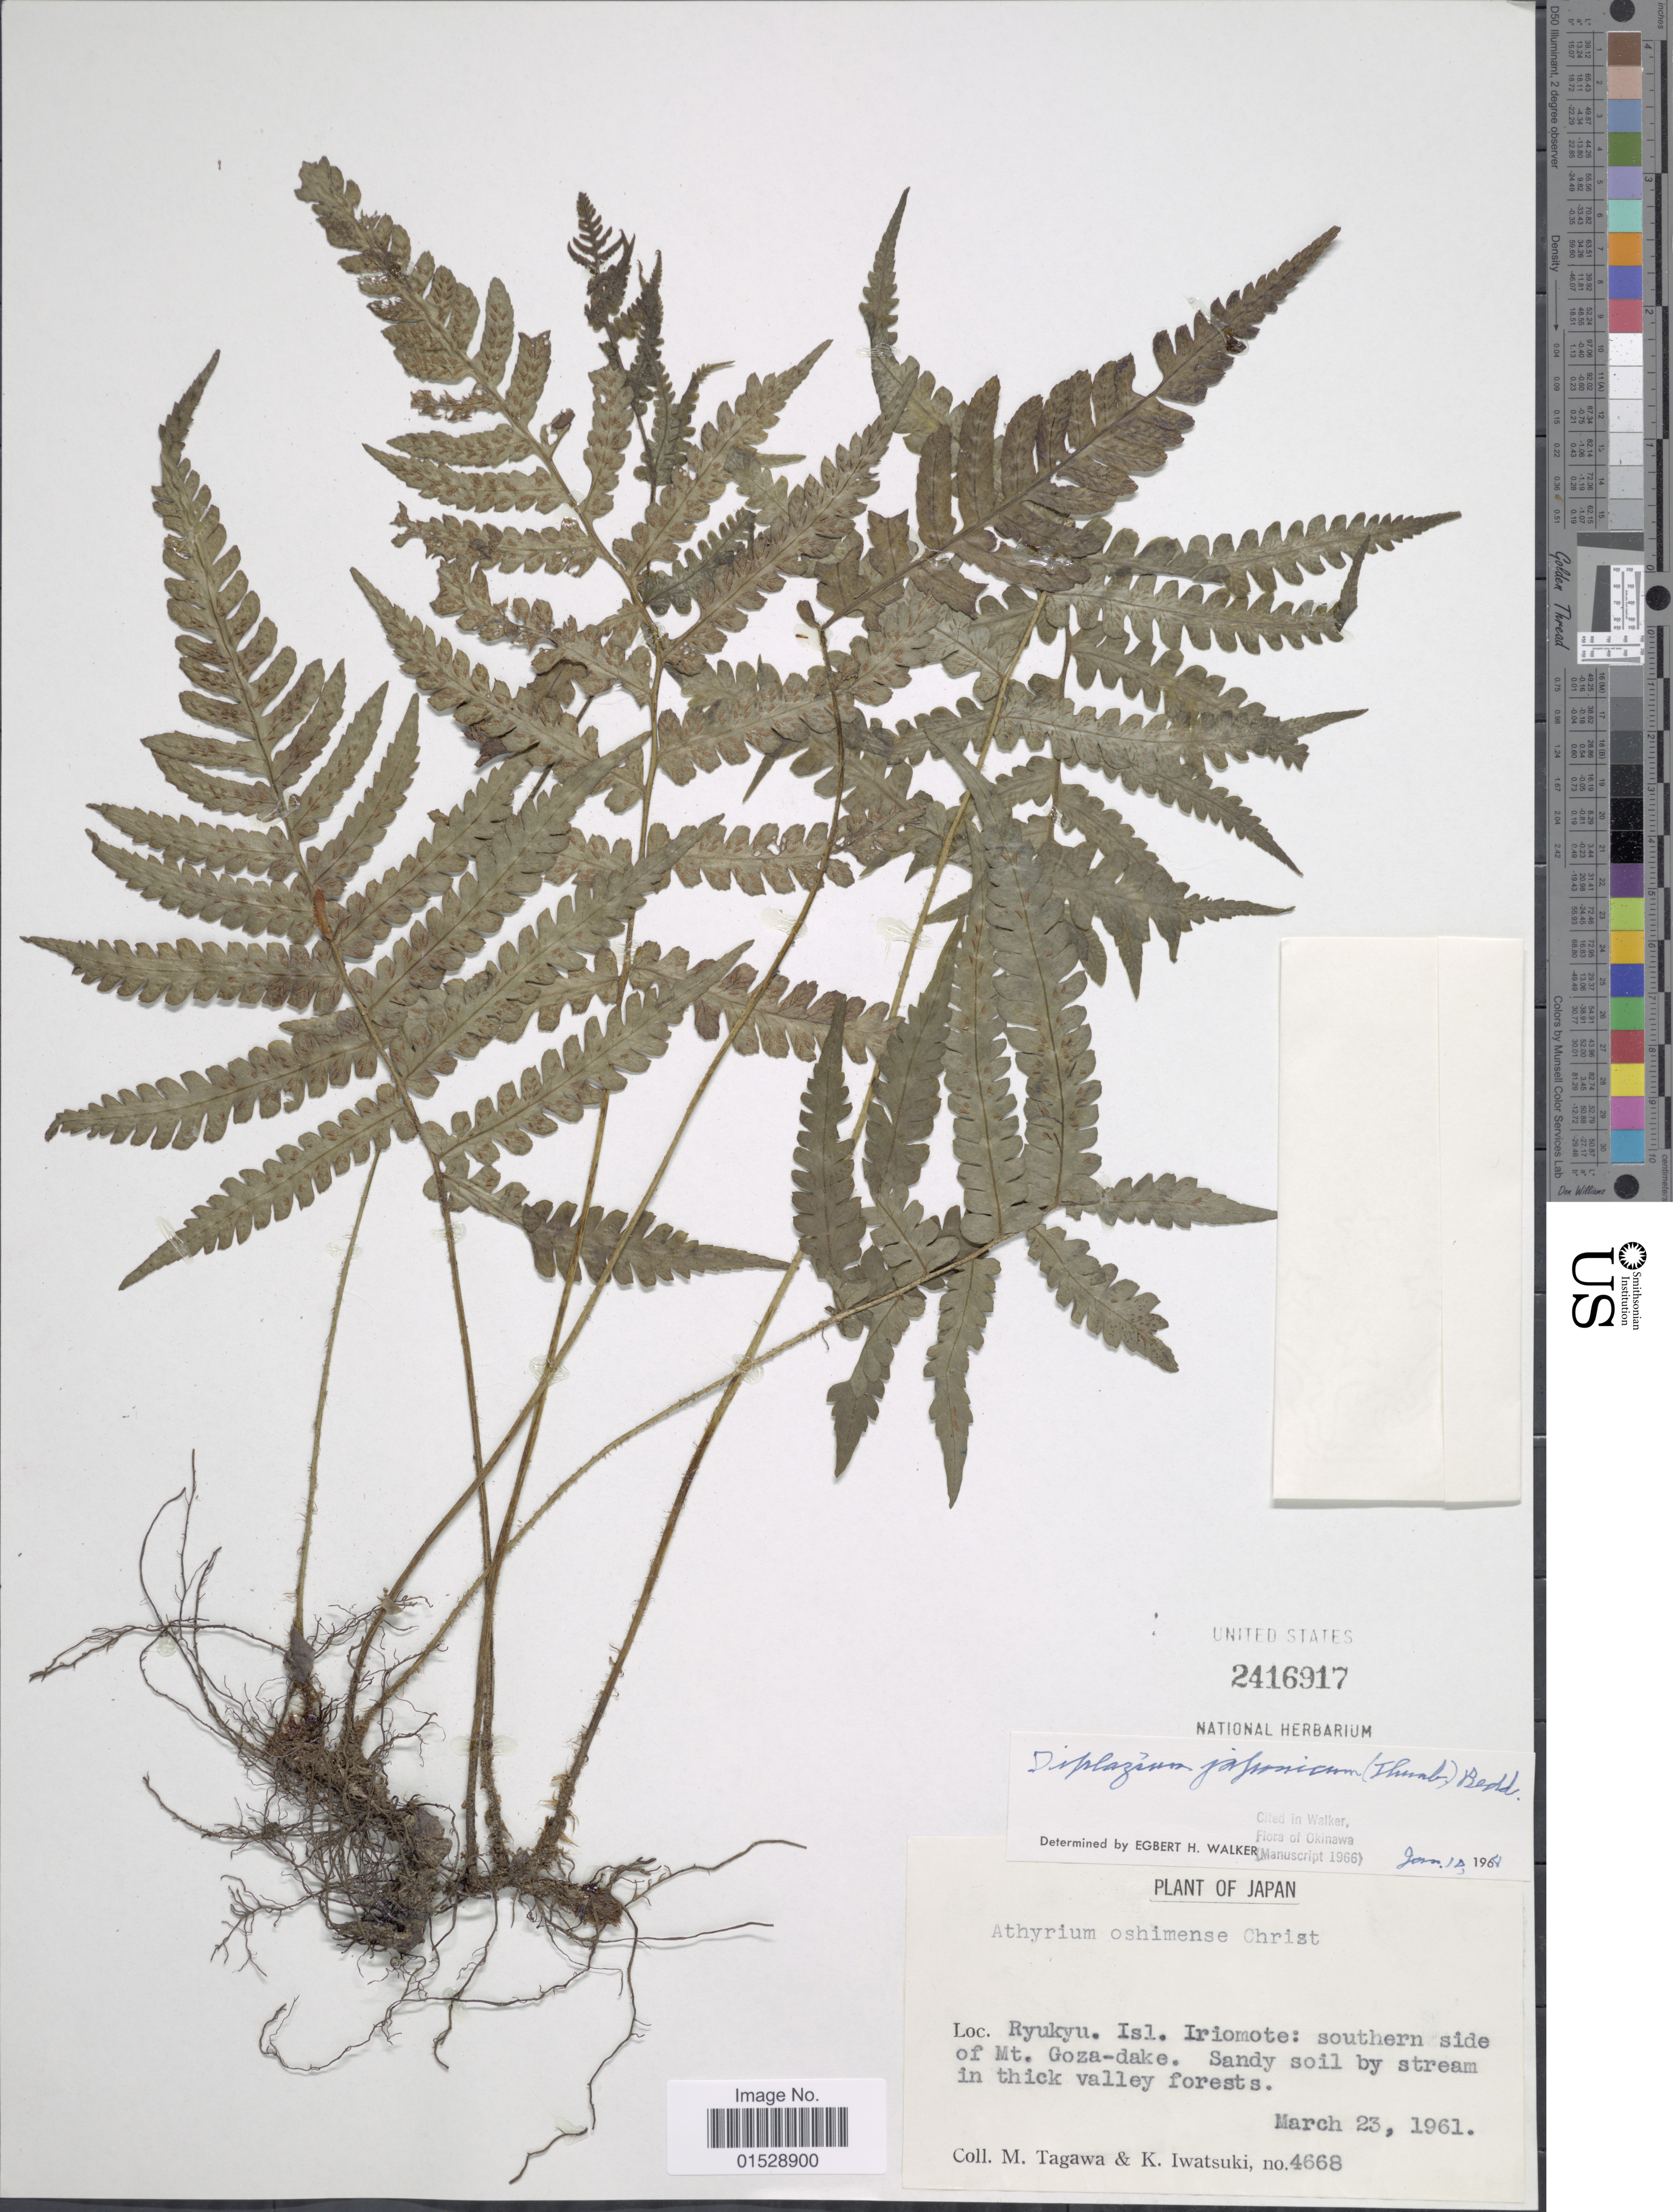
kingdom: Plantae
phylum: Tracheophyta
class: Polypodiopsida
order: Polypodiales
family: Athyriaceae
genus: Deparia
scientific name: Deparia japonica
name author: (Thunb.) M. Kato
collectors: M. Tagawa & K. Iwatsuki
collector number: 4668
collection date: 1961-03-23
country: Japan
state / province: Okinawa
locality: Ryukyu. Isl., Iriomote: southern side of Mt. Goza-dake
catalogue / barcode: US 2416917